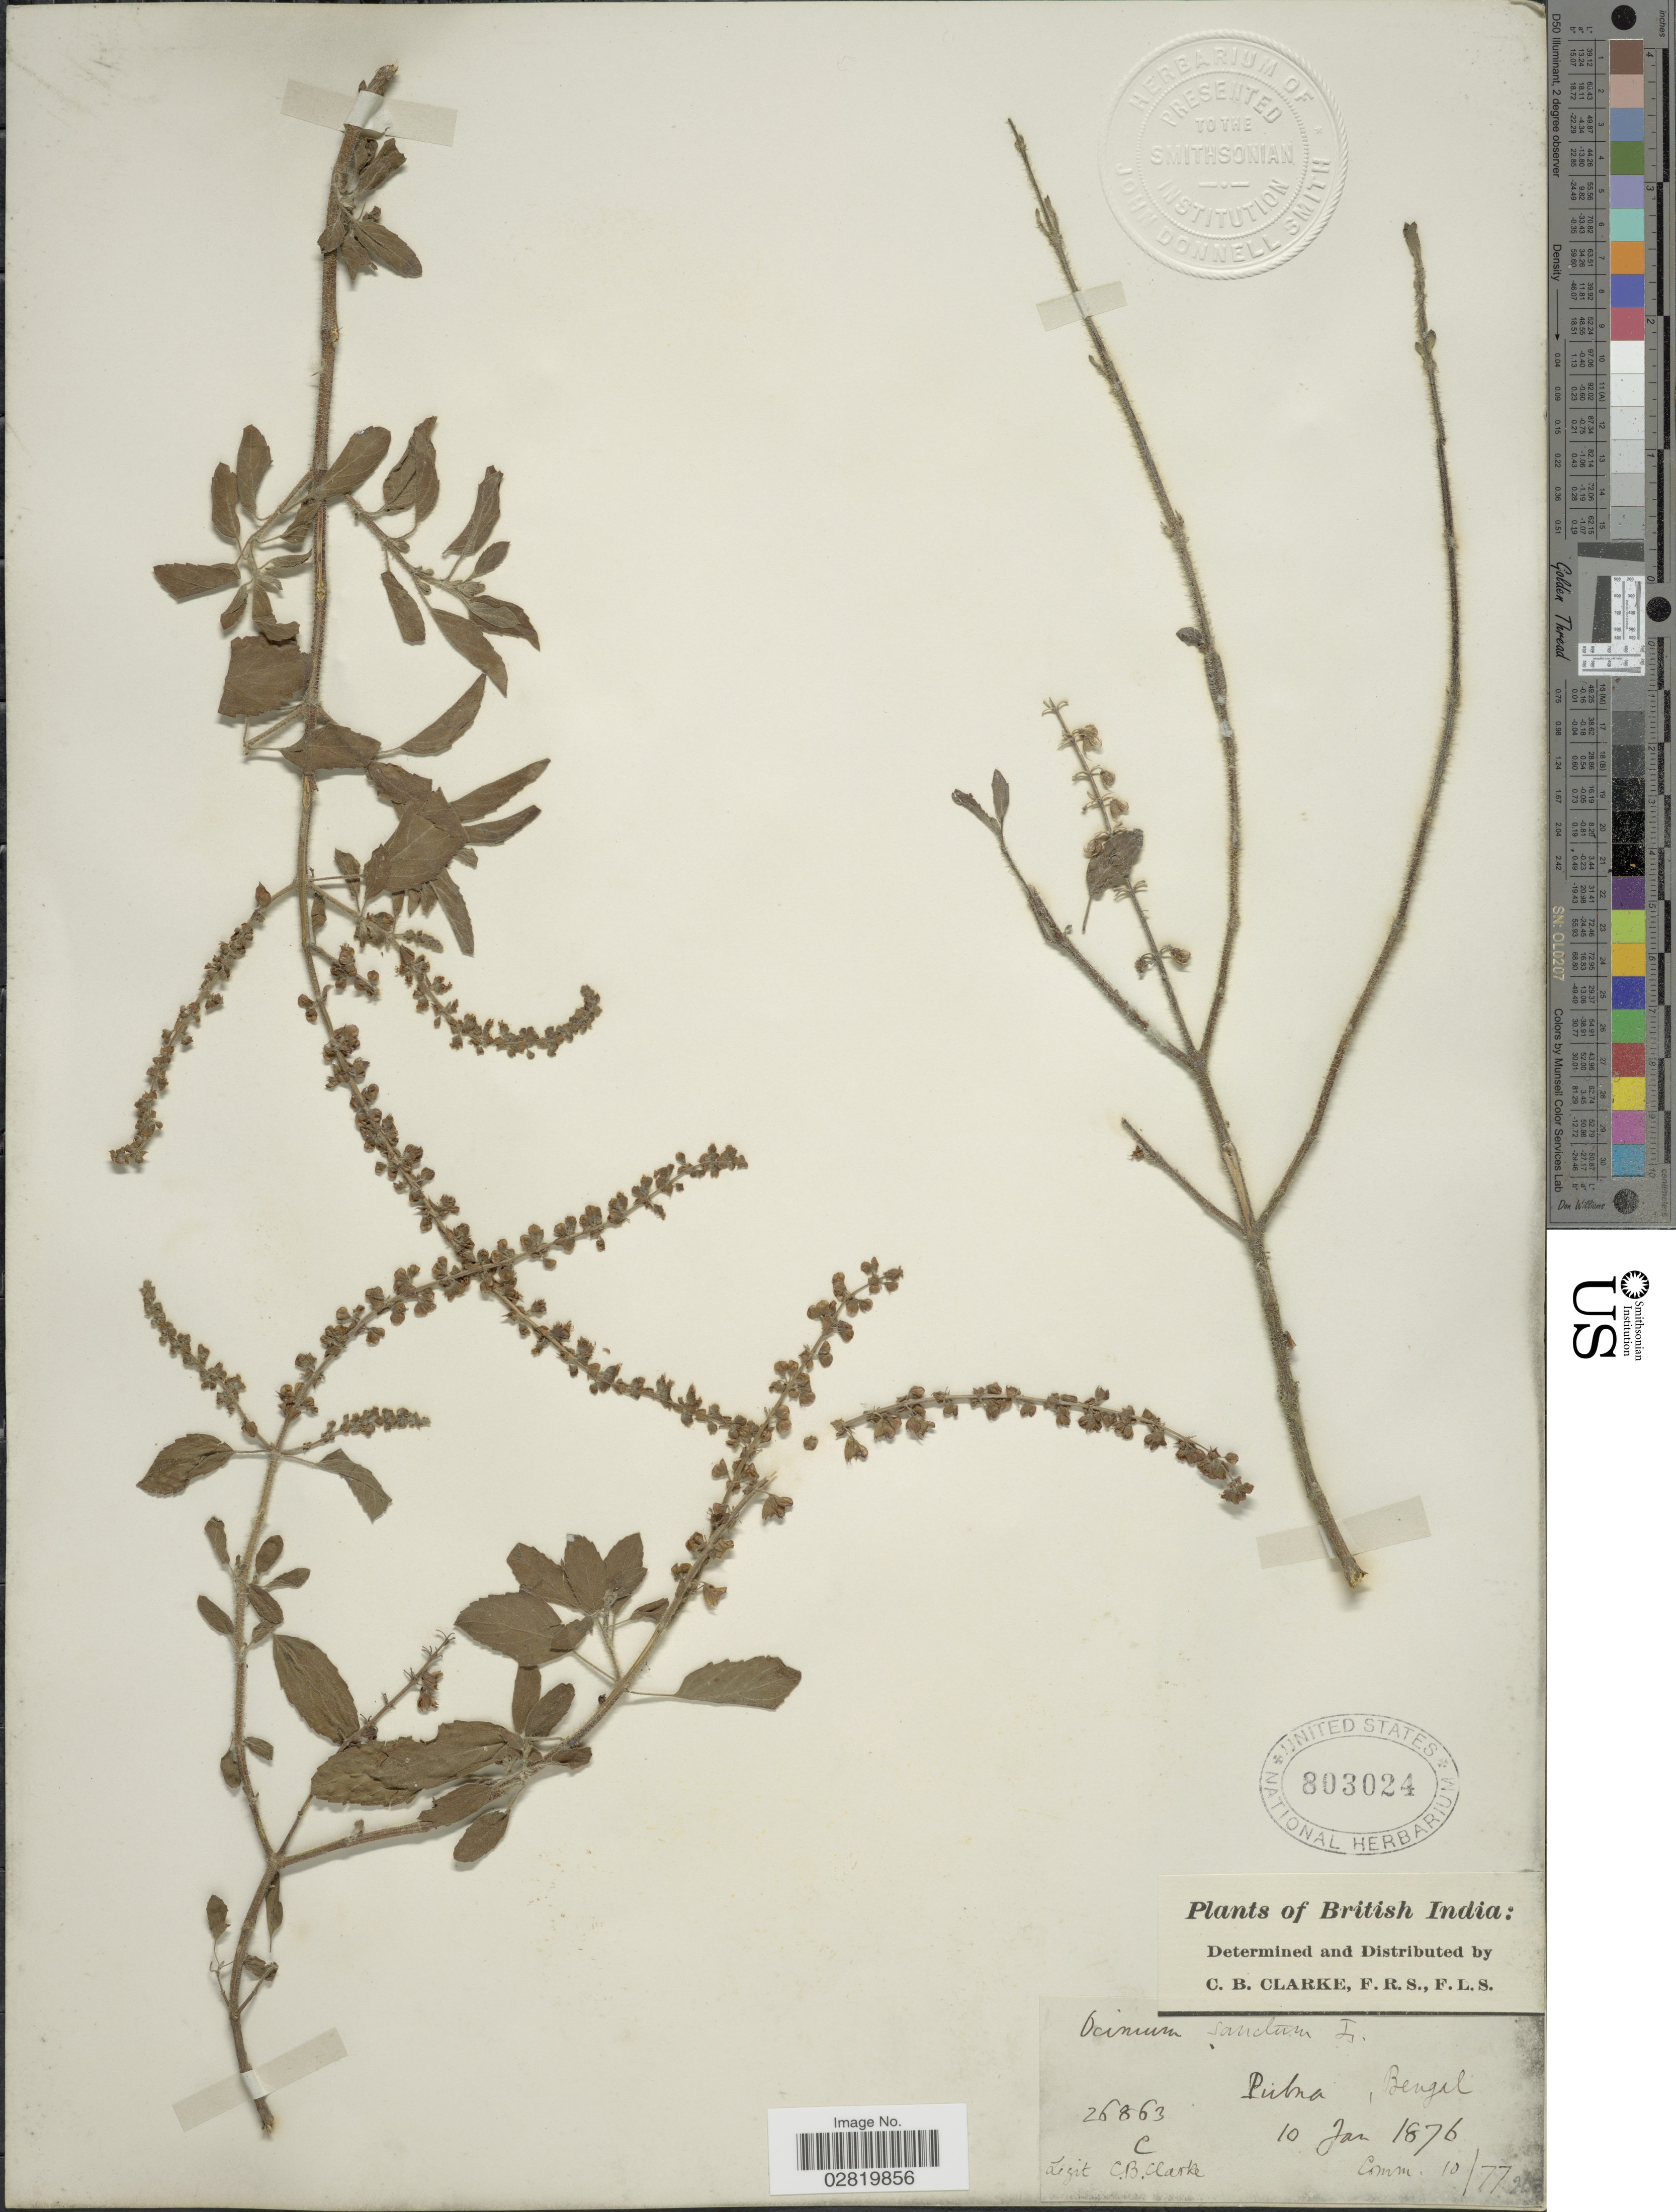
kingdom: Plantae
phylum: Tracheophyta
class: Magnoliopsida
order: Lamiales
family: Lamiaceae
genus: Ocimum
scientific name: Ocimum sanctum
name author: L.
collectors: C. B. Clarke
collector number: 26863C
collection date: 1876-01-10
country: Bangladesh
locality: British India, Pabna, Bengal.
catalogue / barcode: US 803024